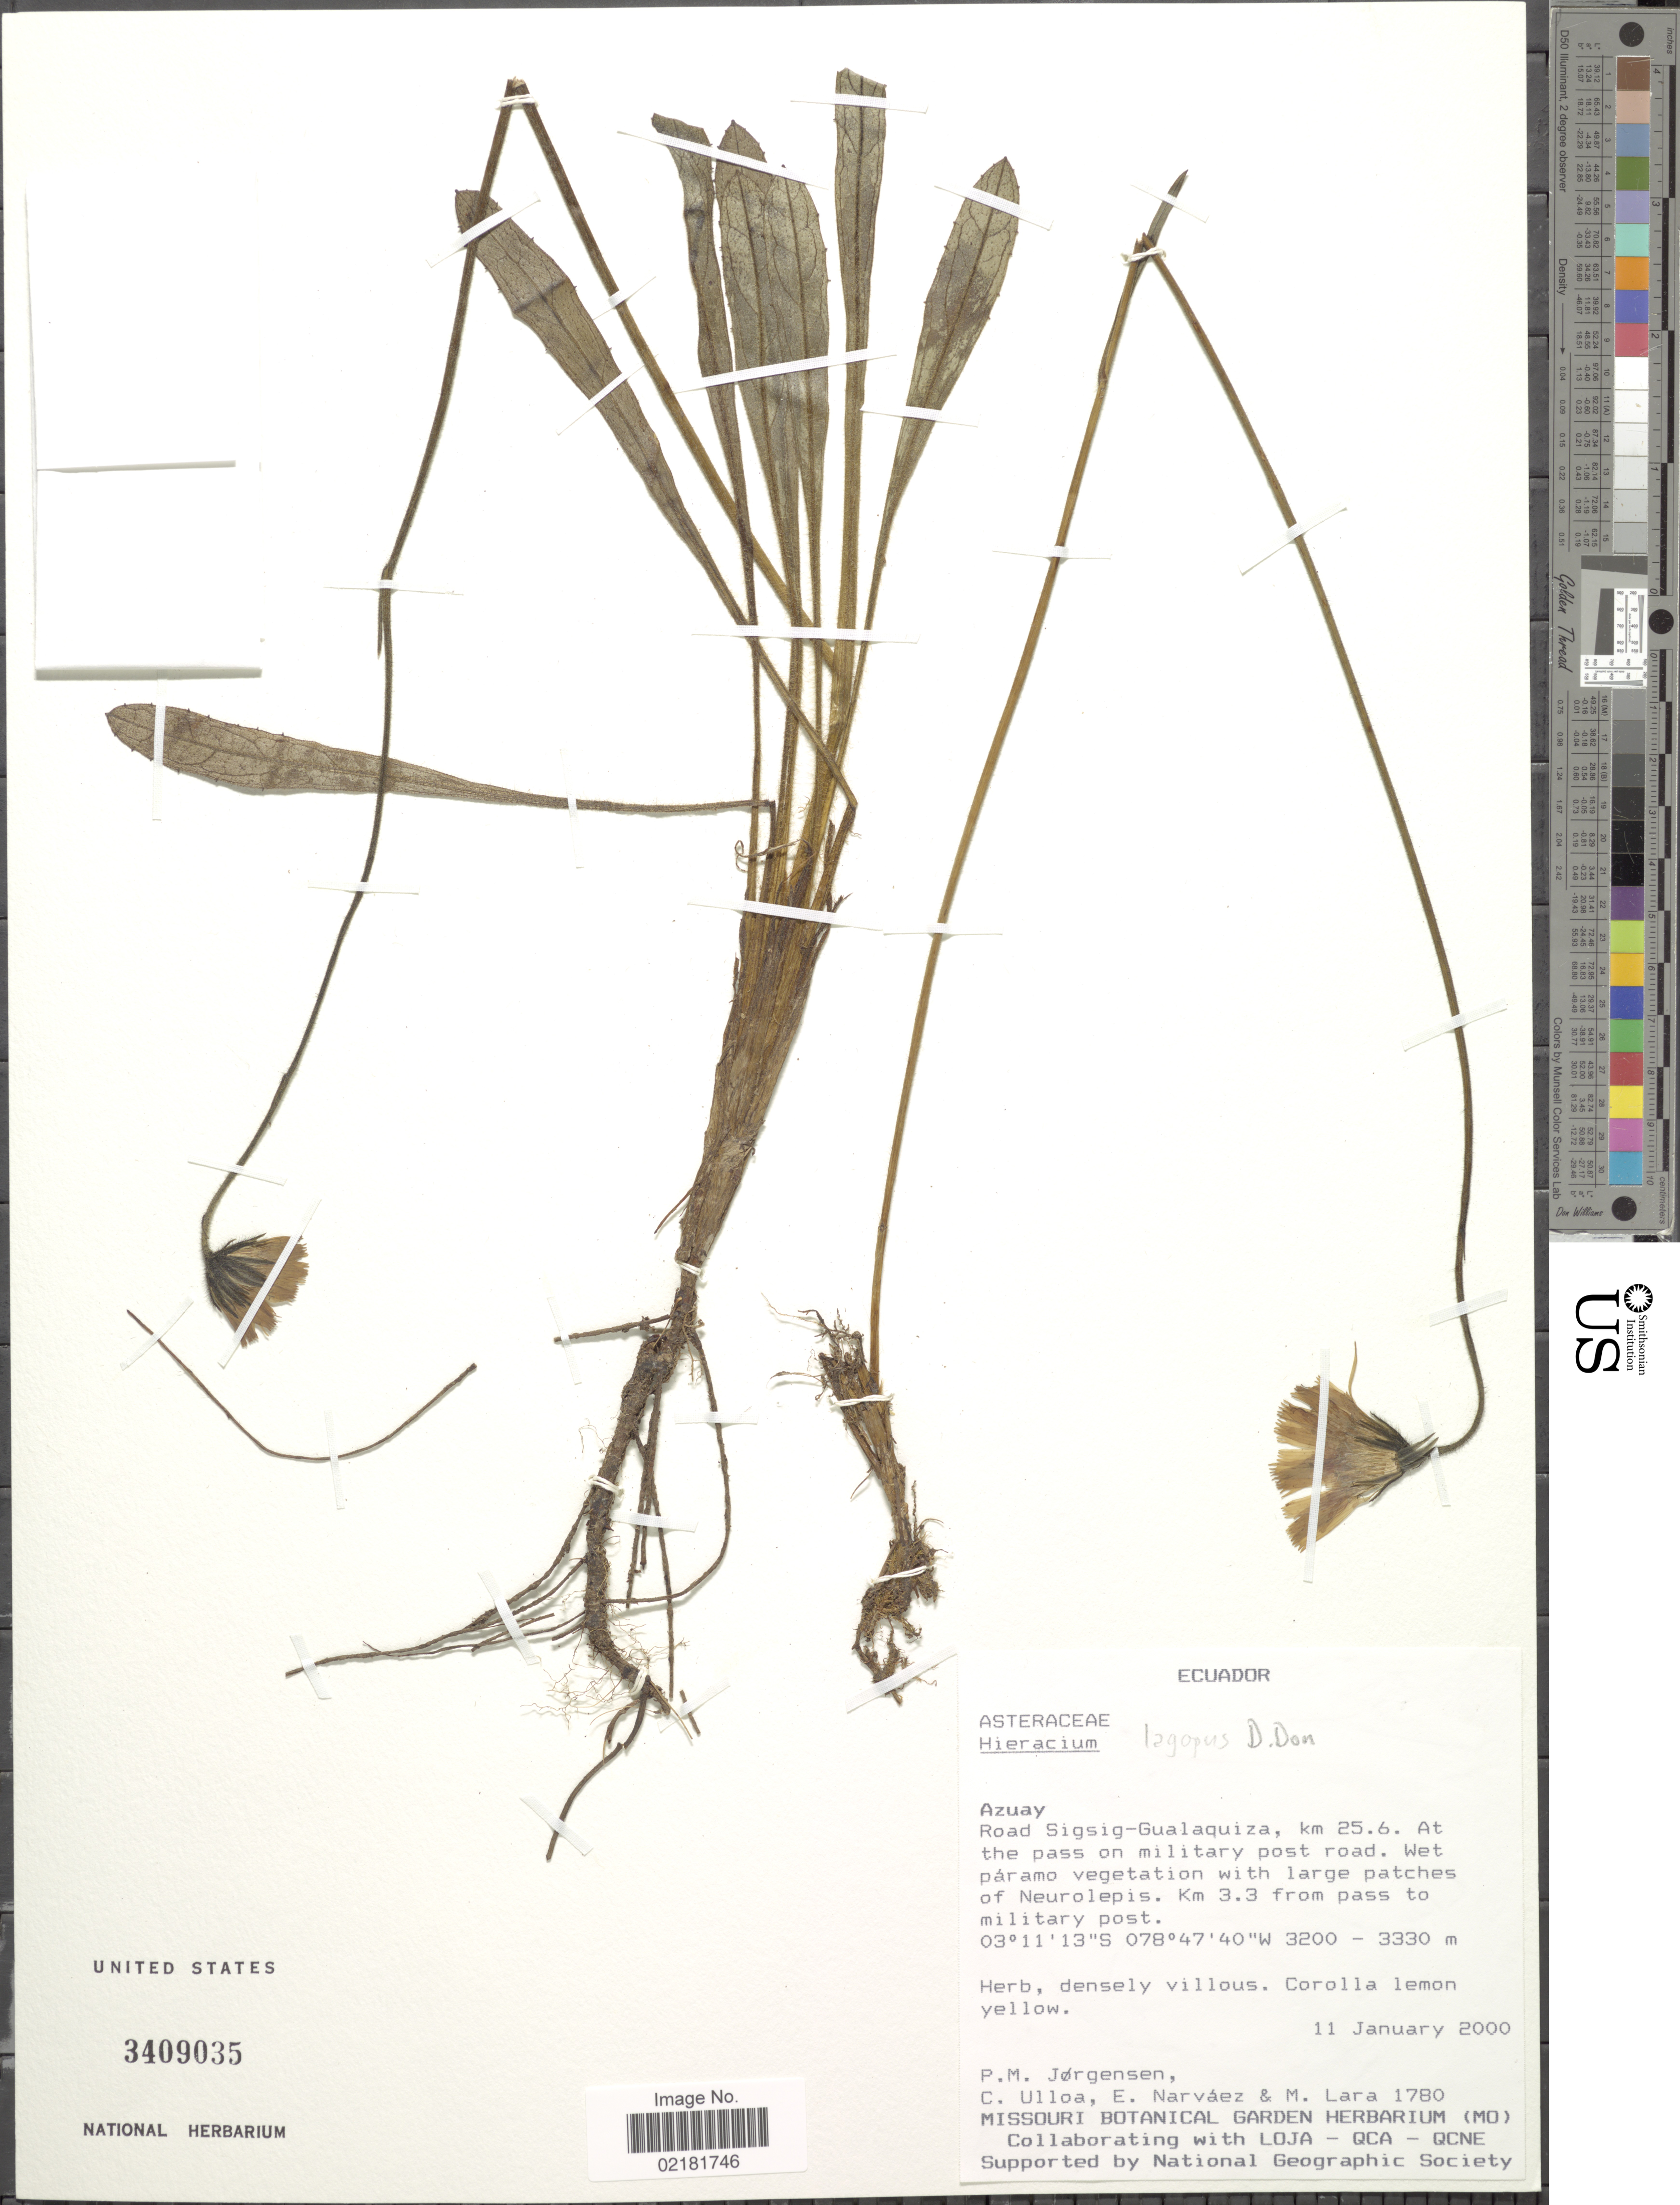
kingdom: Plantae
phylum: Tracheophyta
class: Magnoliopsida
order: Asterales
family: Asteraceae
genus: Hieracium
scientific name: Hieracium lagopus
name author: D. Don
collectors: P. Jørgensen, C. Ulloa, E. Narváez & M. Lara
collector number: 1780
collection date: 2000-01-11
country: Ecuador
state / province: Azuay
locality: Road Sigsig-Gualaquiza, km 25.6, at the pass on military post road.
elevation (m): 3200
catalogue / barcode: US 3409035